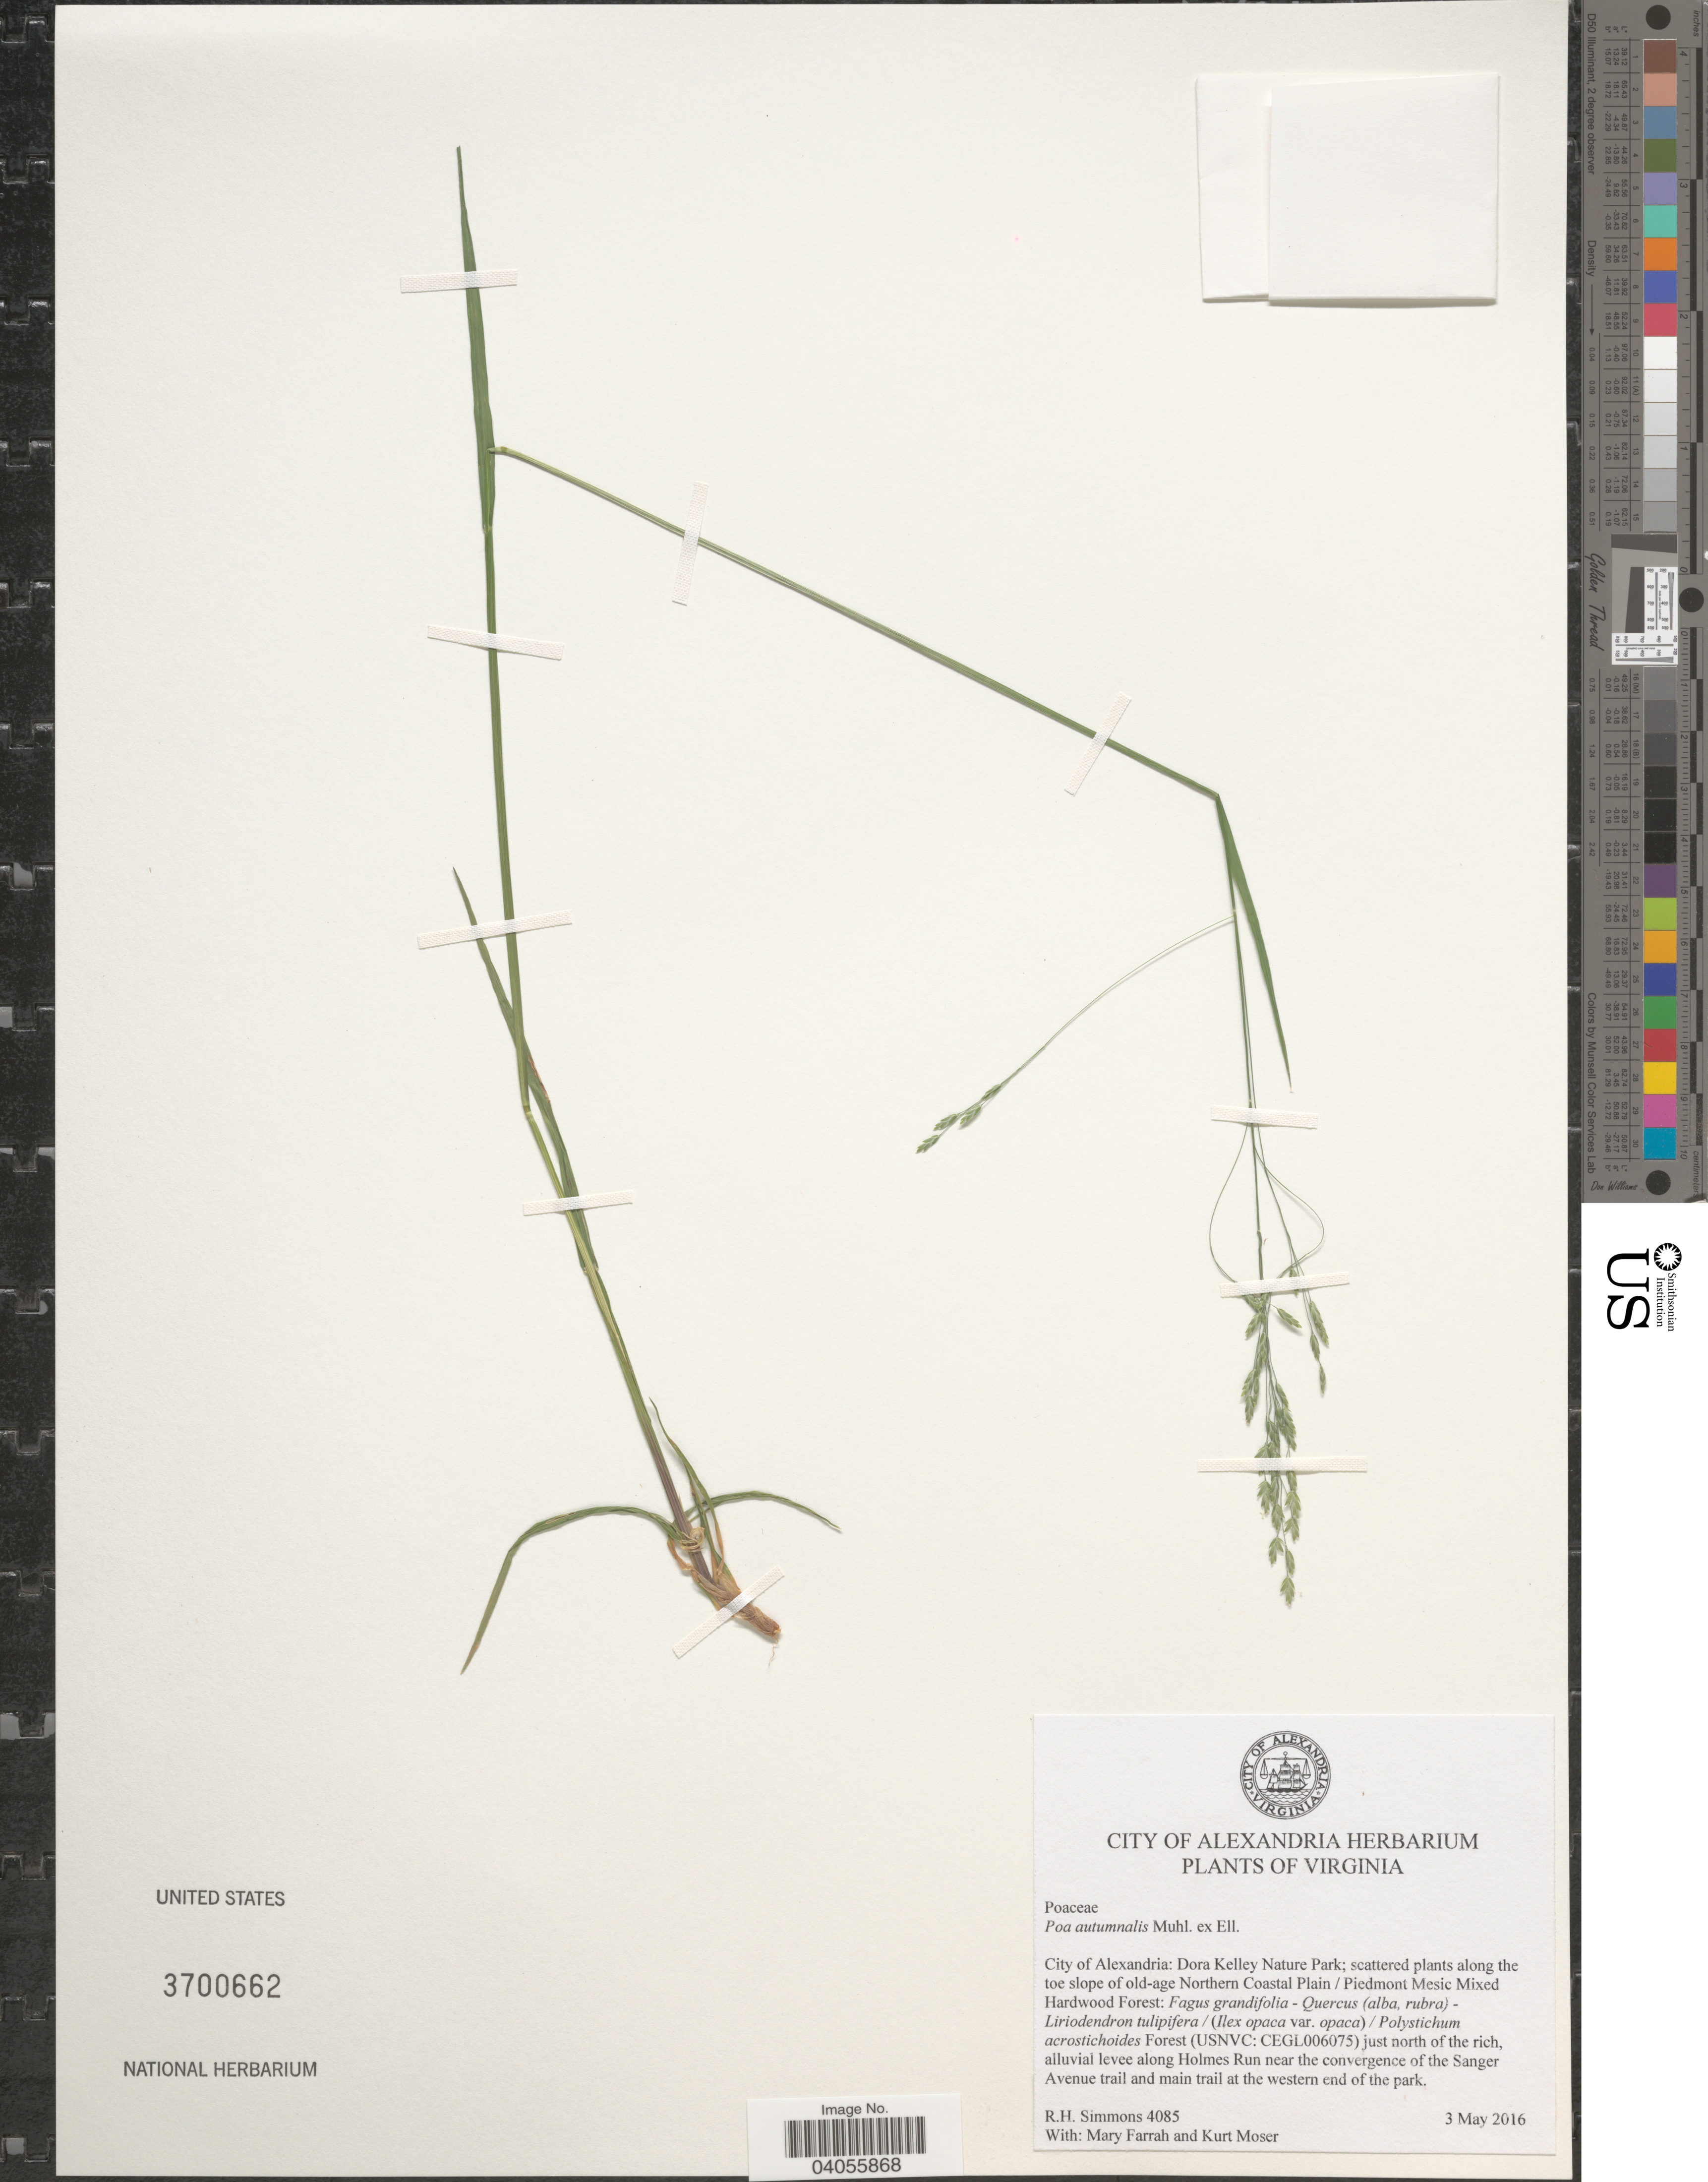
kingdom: Plantae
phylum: Tracheophyta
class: Liliopsida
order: Poales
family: Poaceae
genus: Poa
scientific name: Poa autumnalis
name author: Muhl. ex Elliott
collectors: R. H. Simmons, M. Farrah & K. Moser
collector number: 4085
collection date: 2016-05-03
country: United States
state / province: Virginia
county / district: City of Alexandria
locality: City of Alexandria: Dora Kelley Nature Park; scattered plants along the toe slope of old-age Northern Coastal Plain / Piedmont Mesic Mixed Hardwood Forest. (USNVC: CEGL006075) just north of the rich, alluvial levee along Holmes Run near the convergence of the Sanger Avenue trail and main trail at the western end of the park.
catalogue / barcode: US 3700662